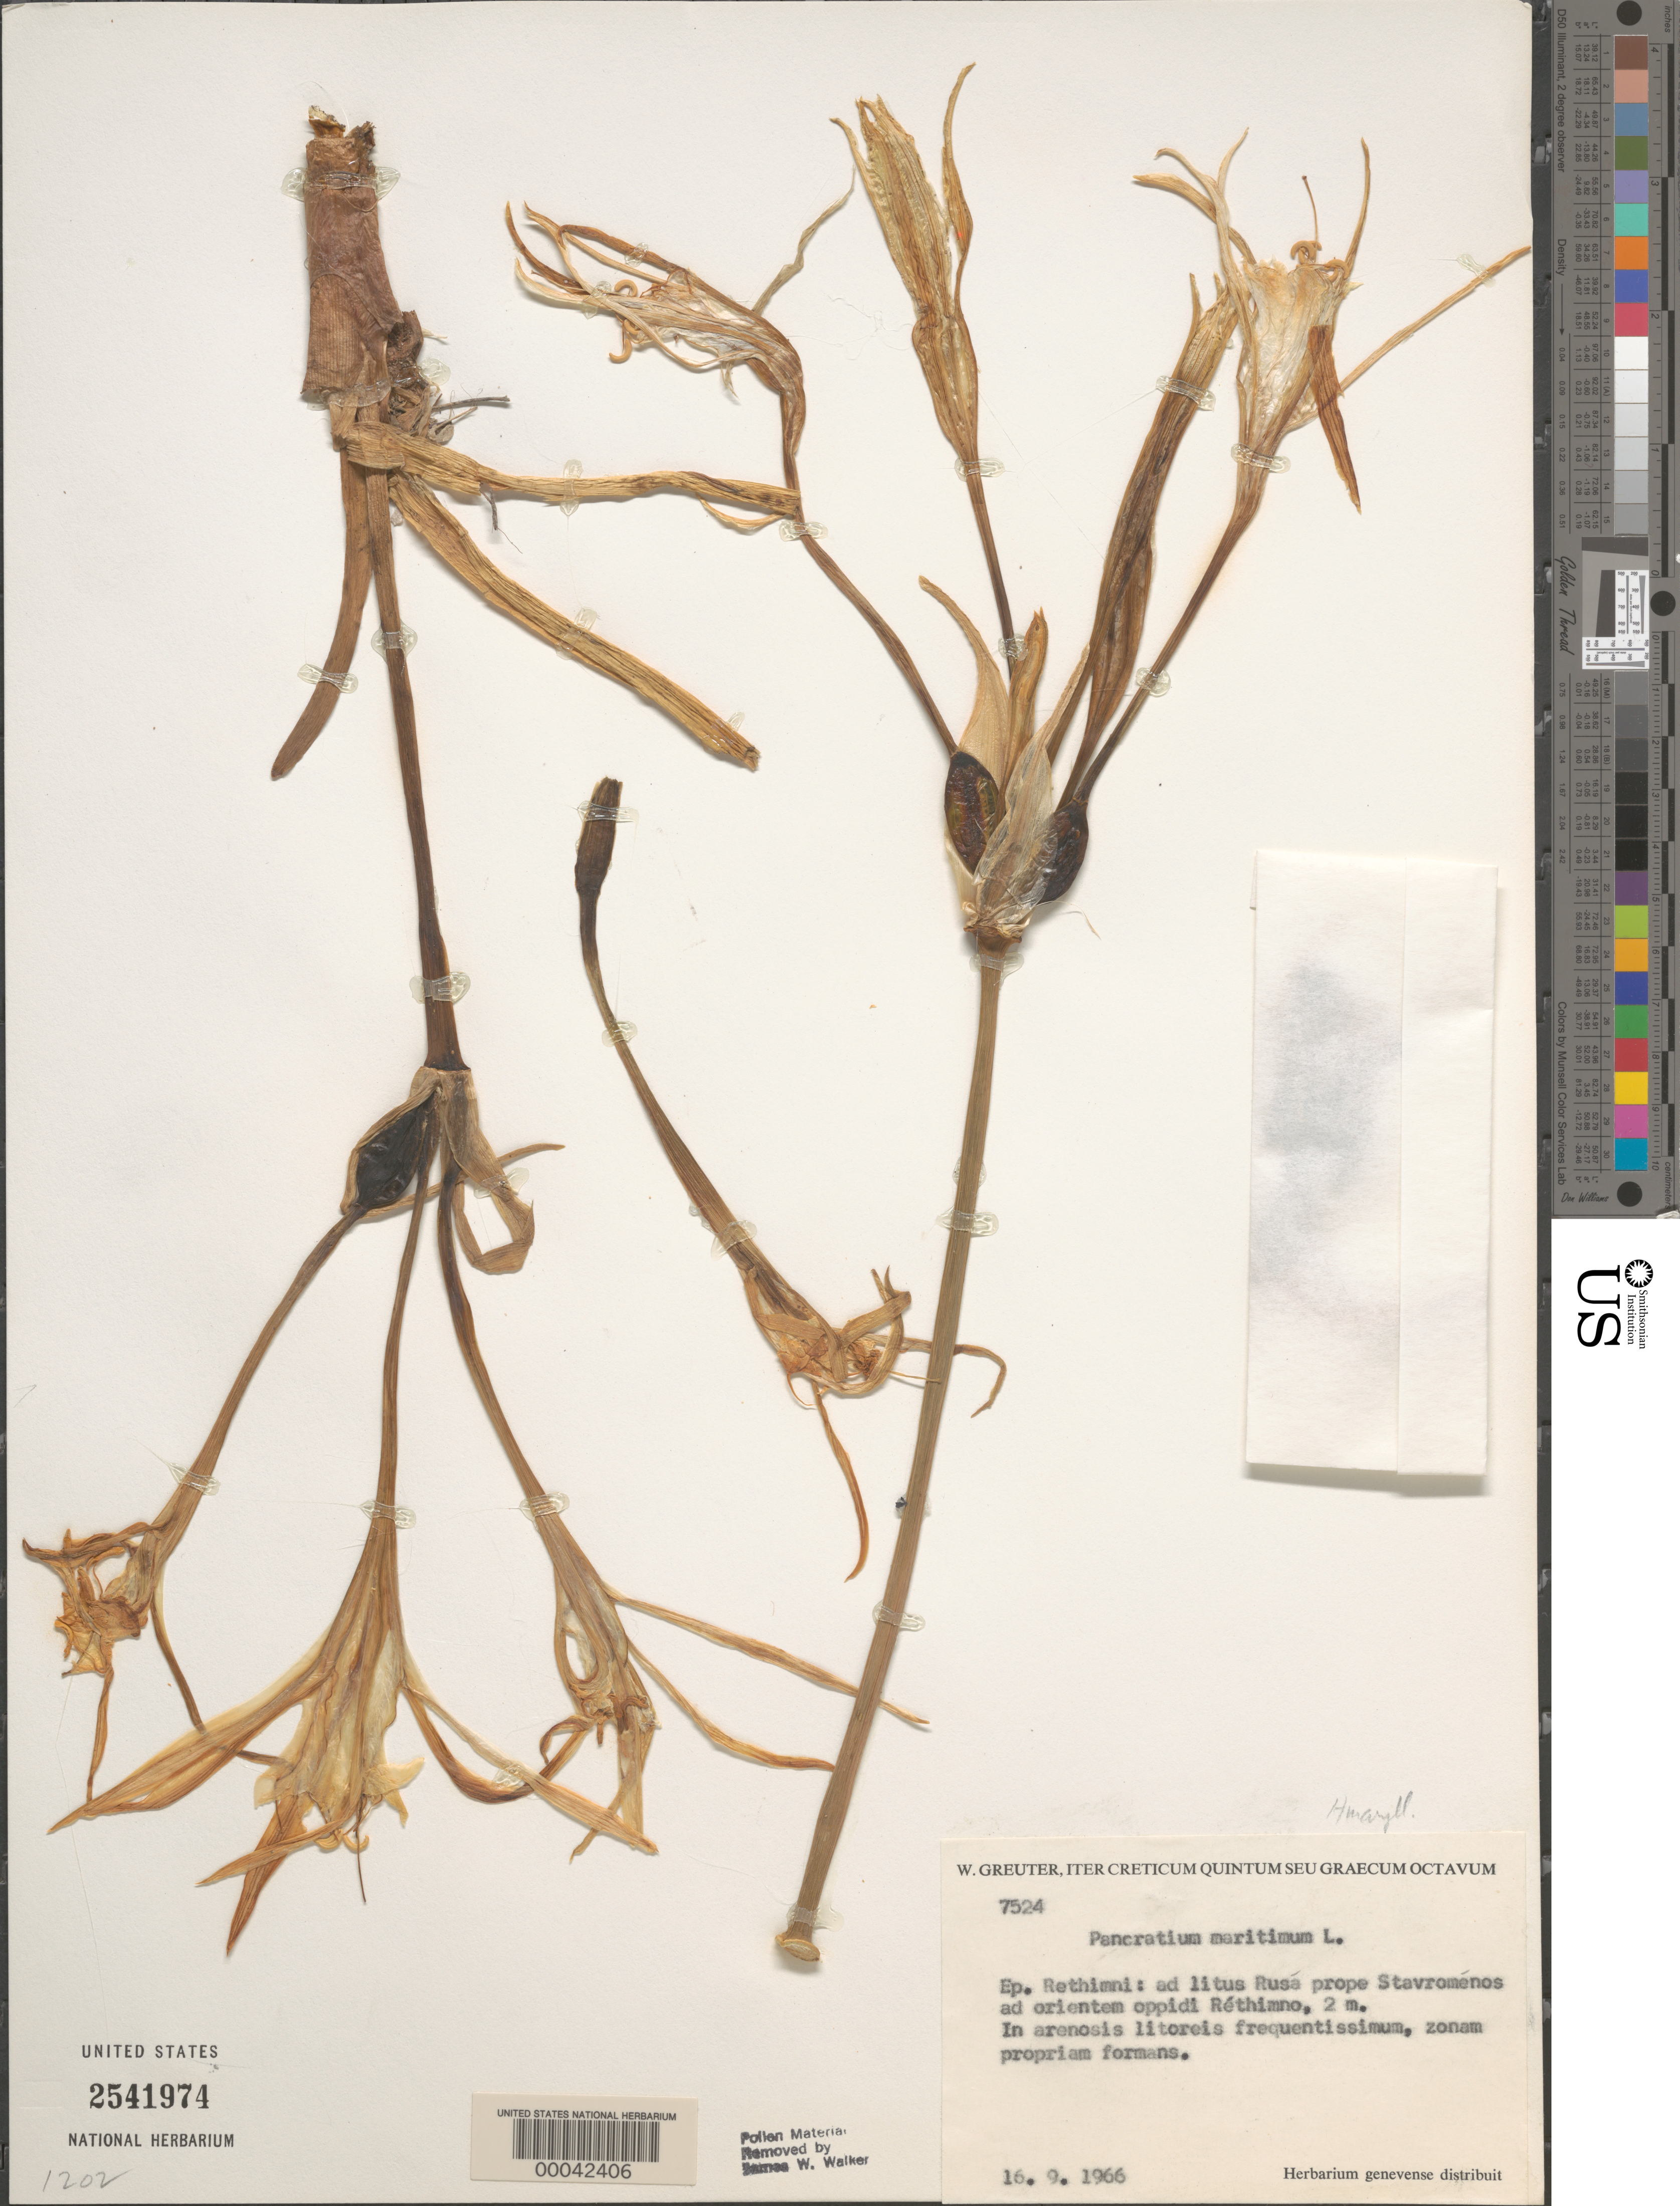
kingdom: Plantae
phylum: Tracheophyta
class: Liliopsida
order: Asparagales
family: Amaryllidaceae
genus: Pancratium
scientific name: Pancratium maritimum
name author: L.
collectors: W. Greuter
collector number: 7524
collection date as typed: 16 Sep 1966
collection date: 1966-09-16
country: Greece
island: Crete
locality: Crete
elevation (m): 2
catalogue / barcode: US 2541974